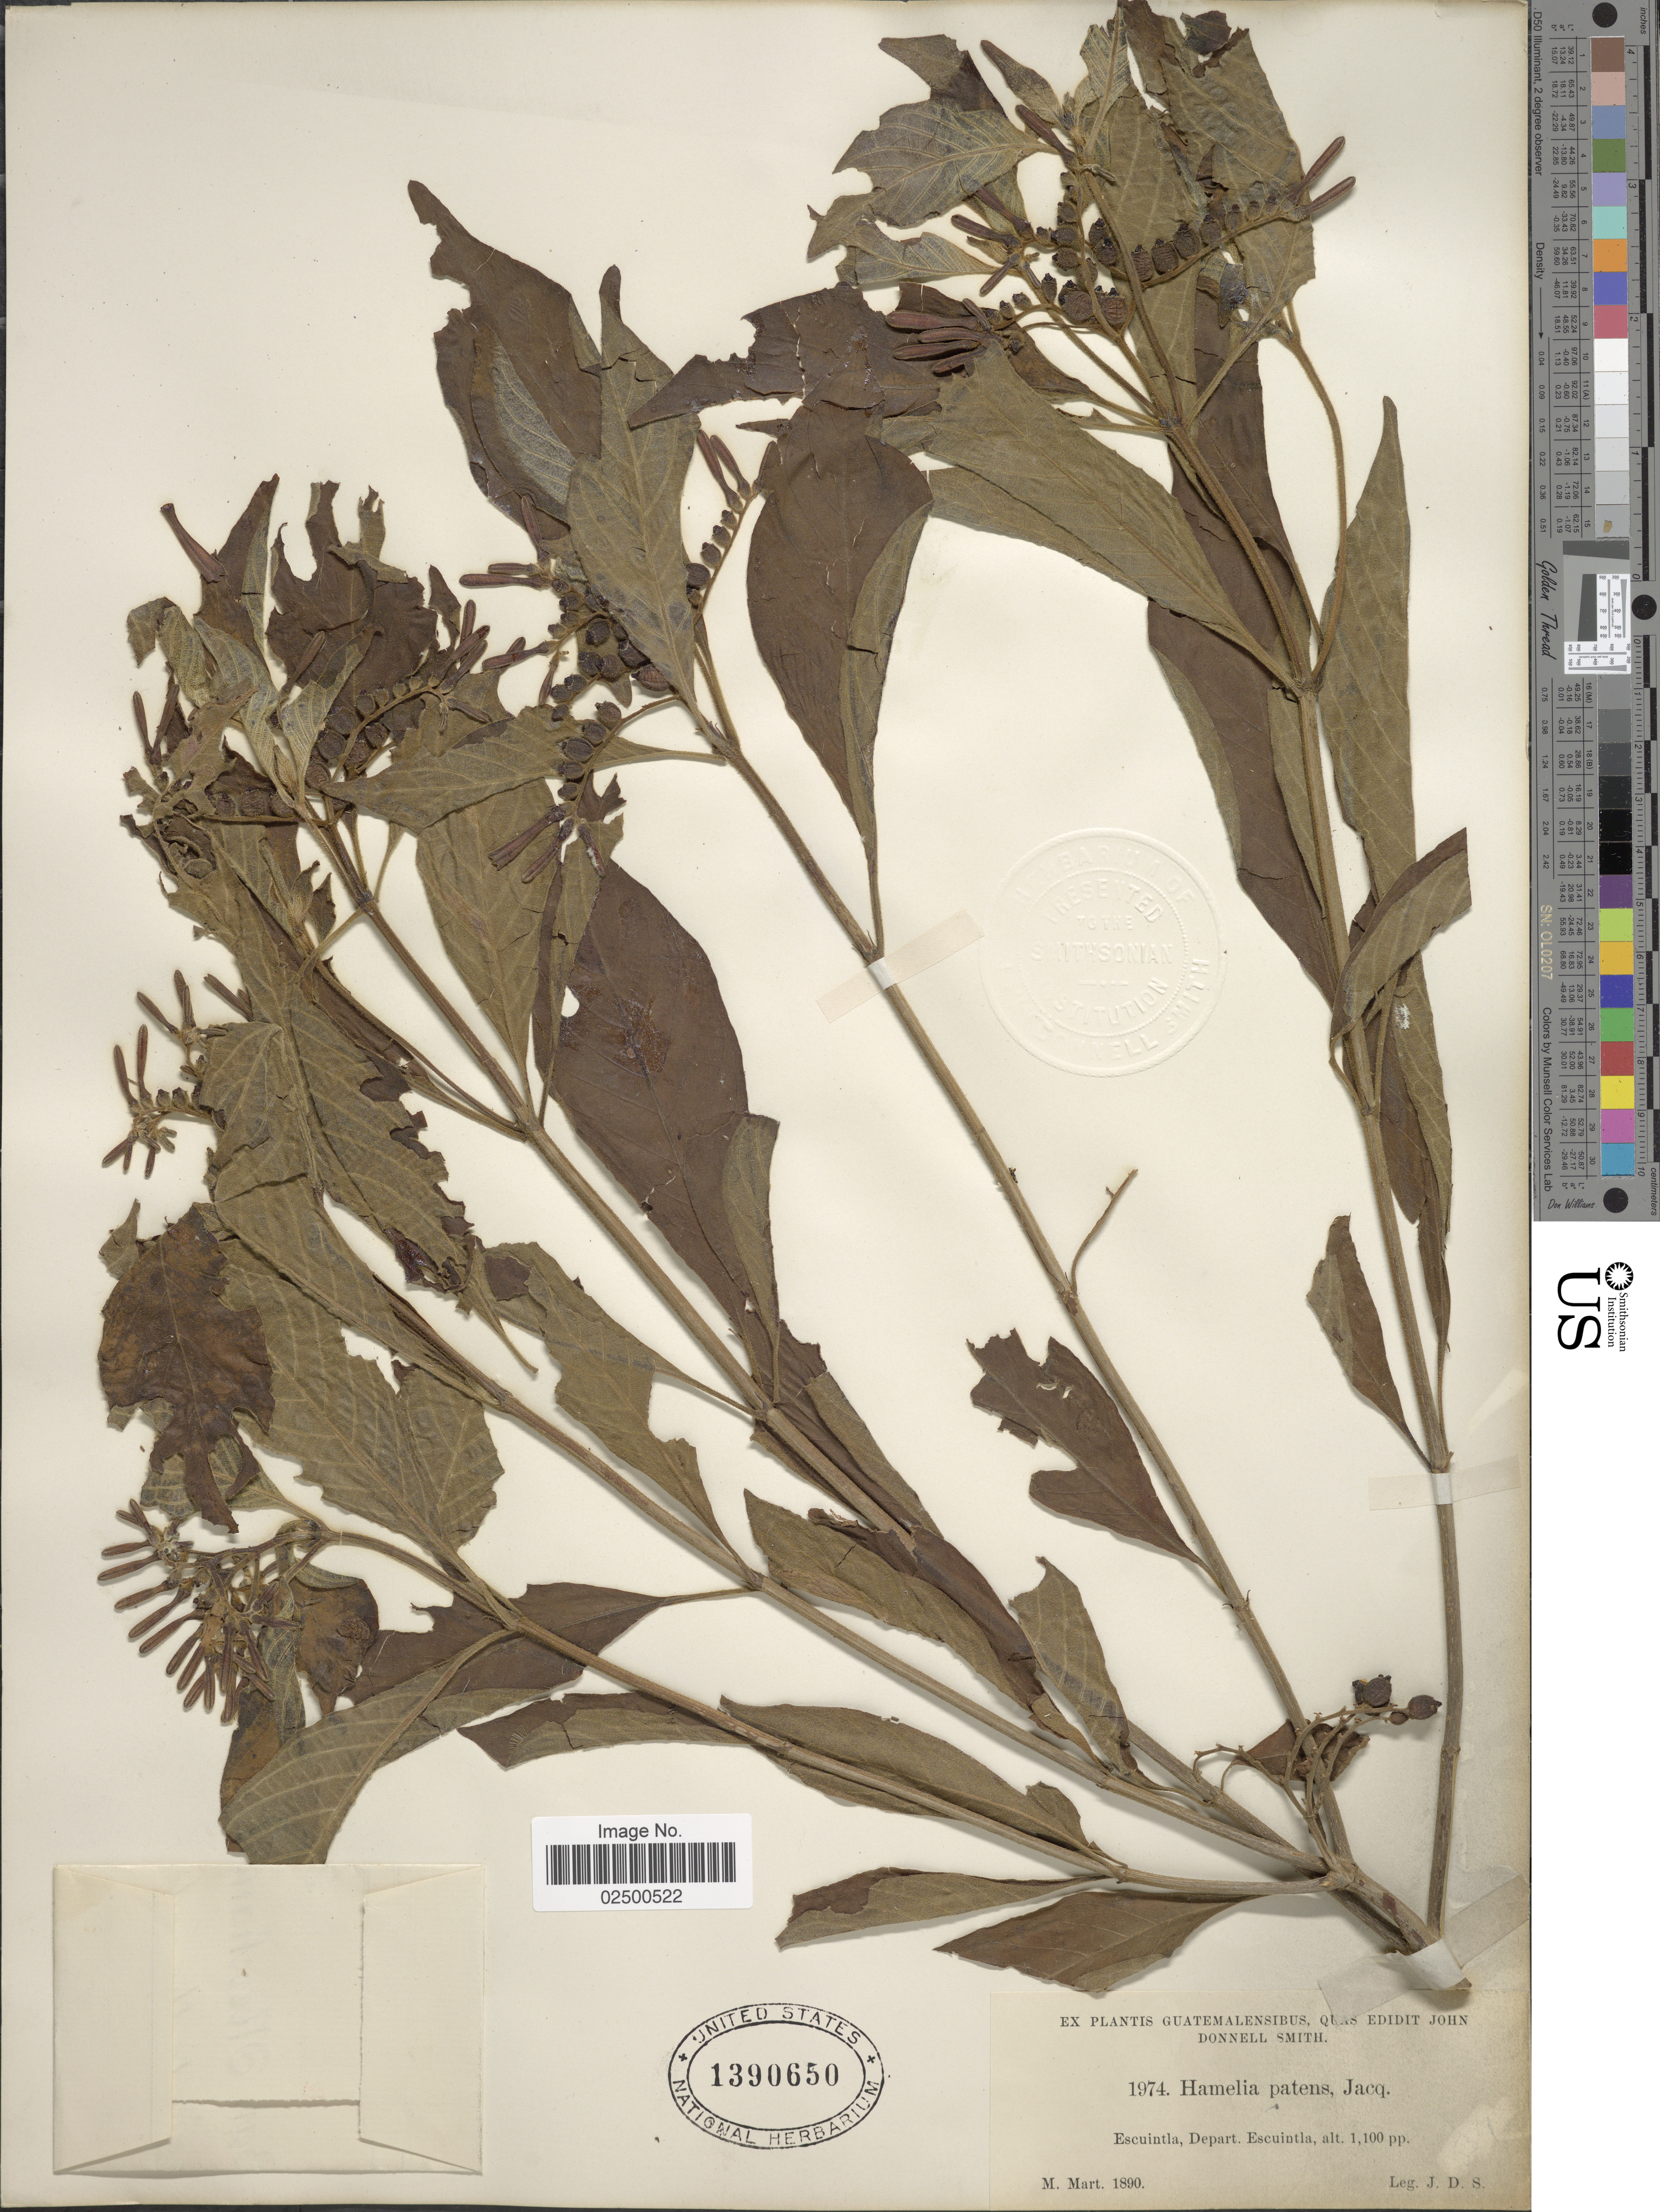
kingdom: Plantae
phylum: Tracheophyta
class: Magnoliopsida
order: Gentianales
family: Rubiaceae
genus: Hamelia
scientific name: Hamelia erecta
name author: Jacq.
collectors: J. Donnell Smith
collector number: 1974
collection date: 1890-03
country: Guatemala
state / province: Escuintla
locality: Escuintla, Depart. Escuintla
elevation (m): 335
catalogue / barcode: US 1390650